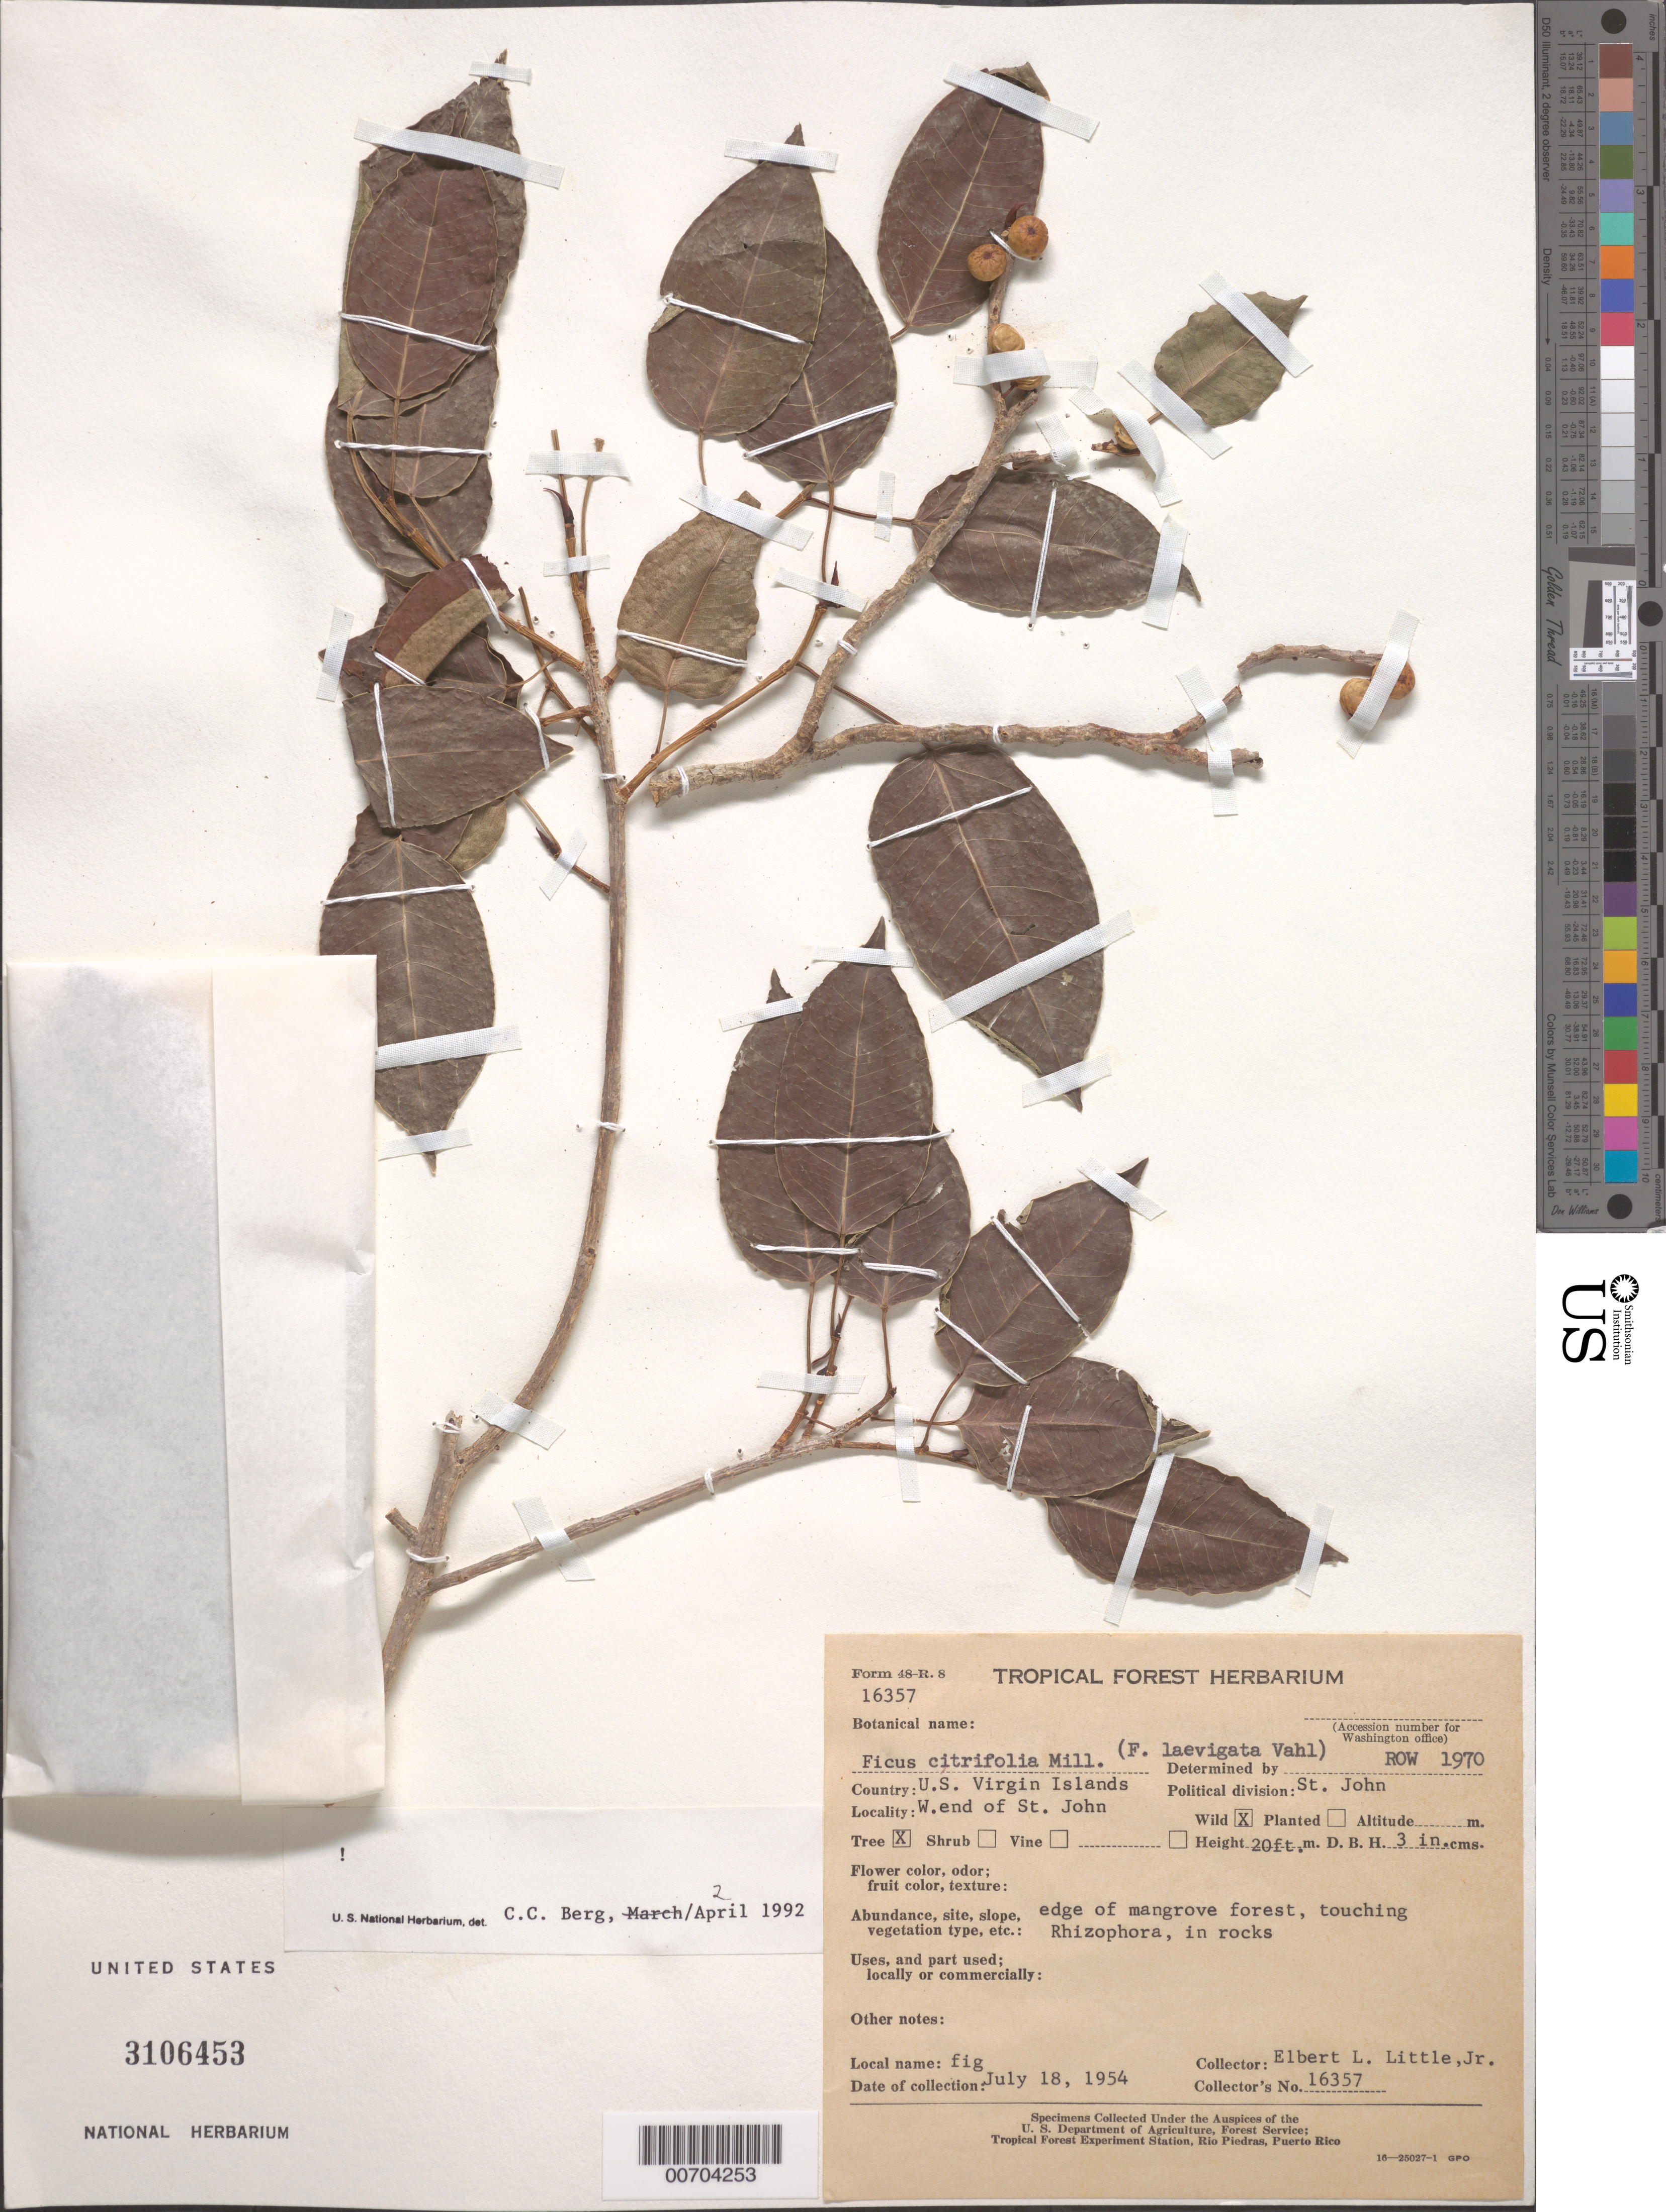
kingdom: Plantae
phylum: Tracheophyta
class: Magnoliopsida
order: Rosales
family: Moraceae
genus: Ficus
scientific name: Ficus citrifolia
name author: Mill.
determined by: Woodbury, R. O.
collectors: E. L. Little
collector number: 16357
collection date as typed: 18 Jul 1954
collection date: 1954-07-18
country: U.S. Virgin Islands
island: St. John Island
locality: W end of St. John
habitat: Edge of mangrove forest, touching Rhizophora, in rocks.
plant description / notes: Common name: fig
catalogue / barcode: US 3106453